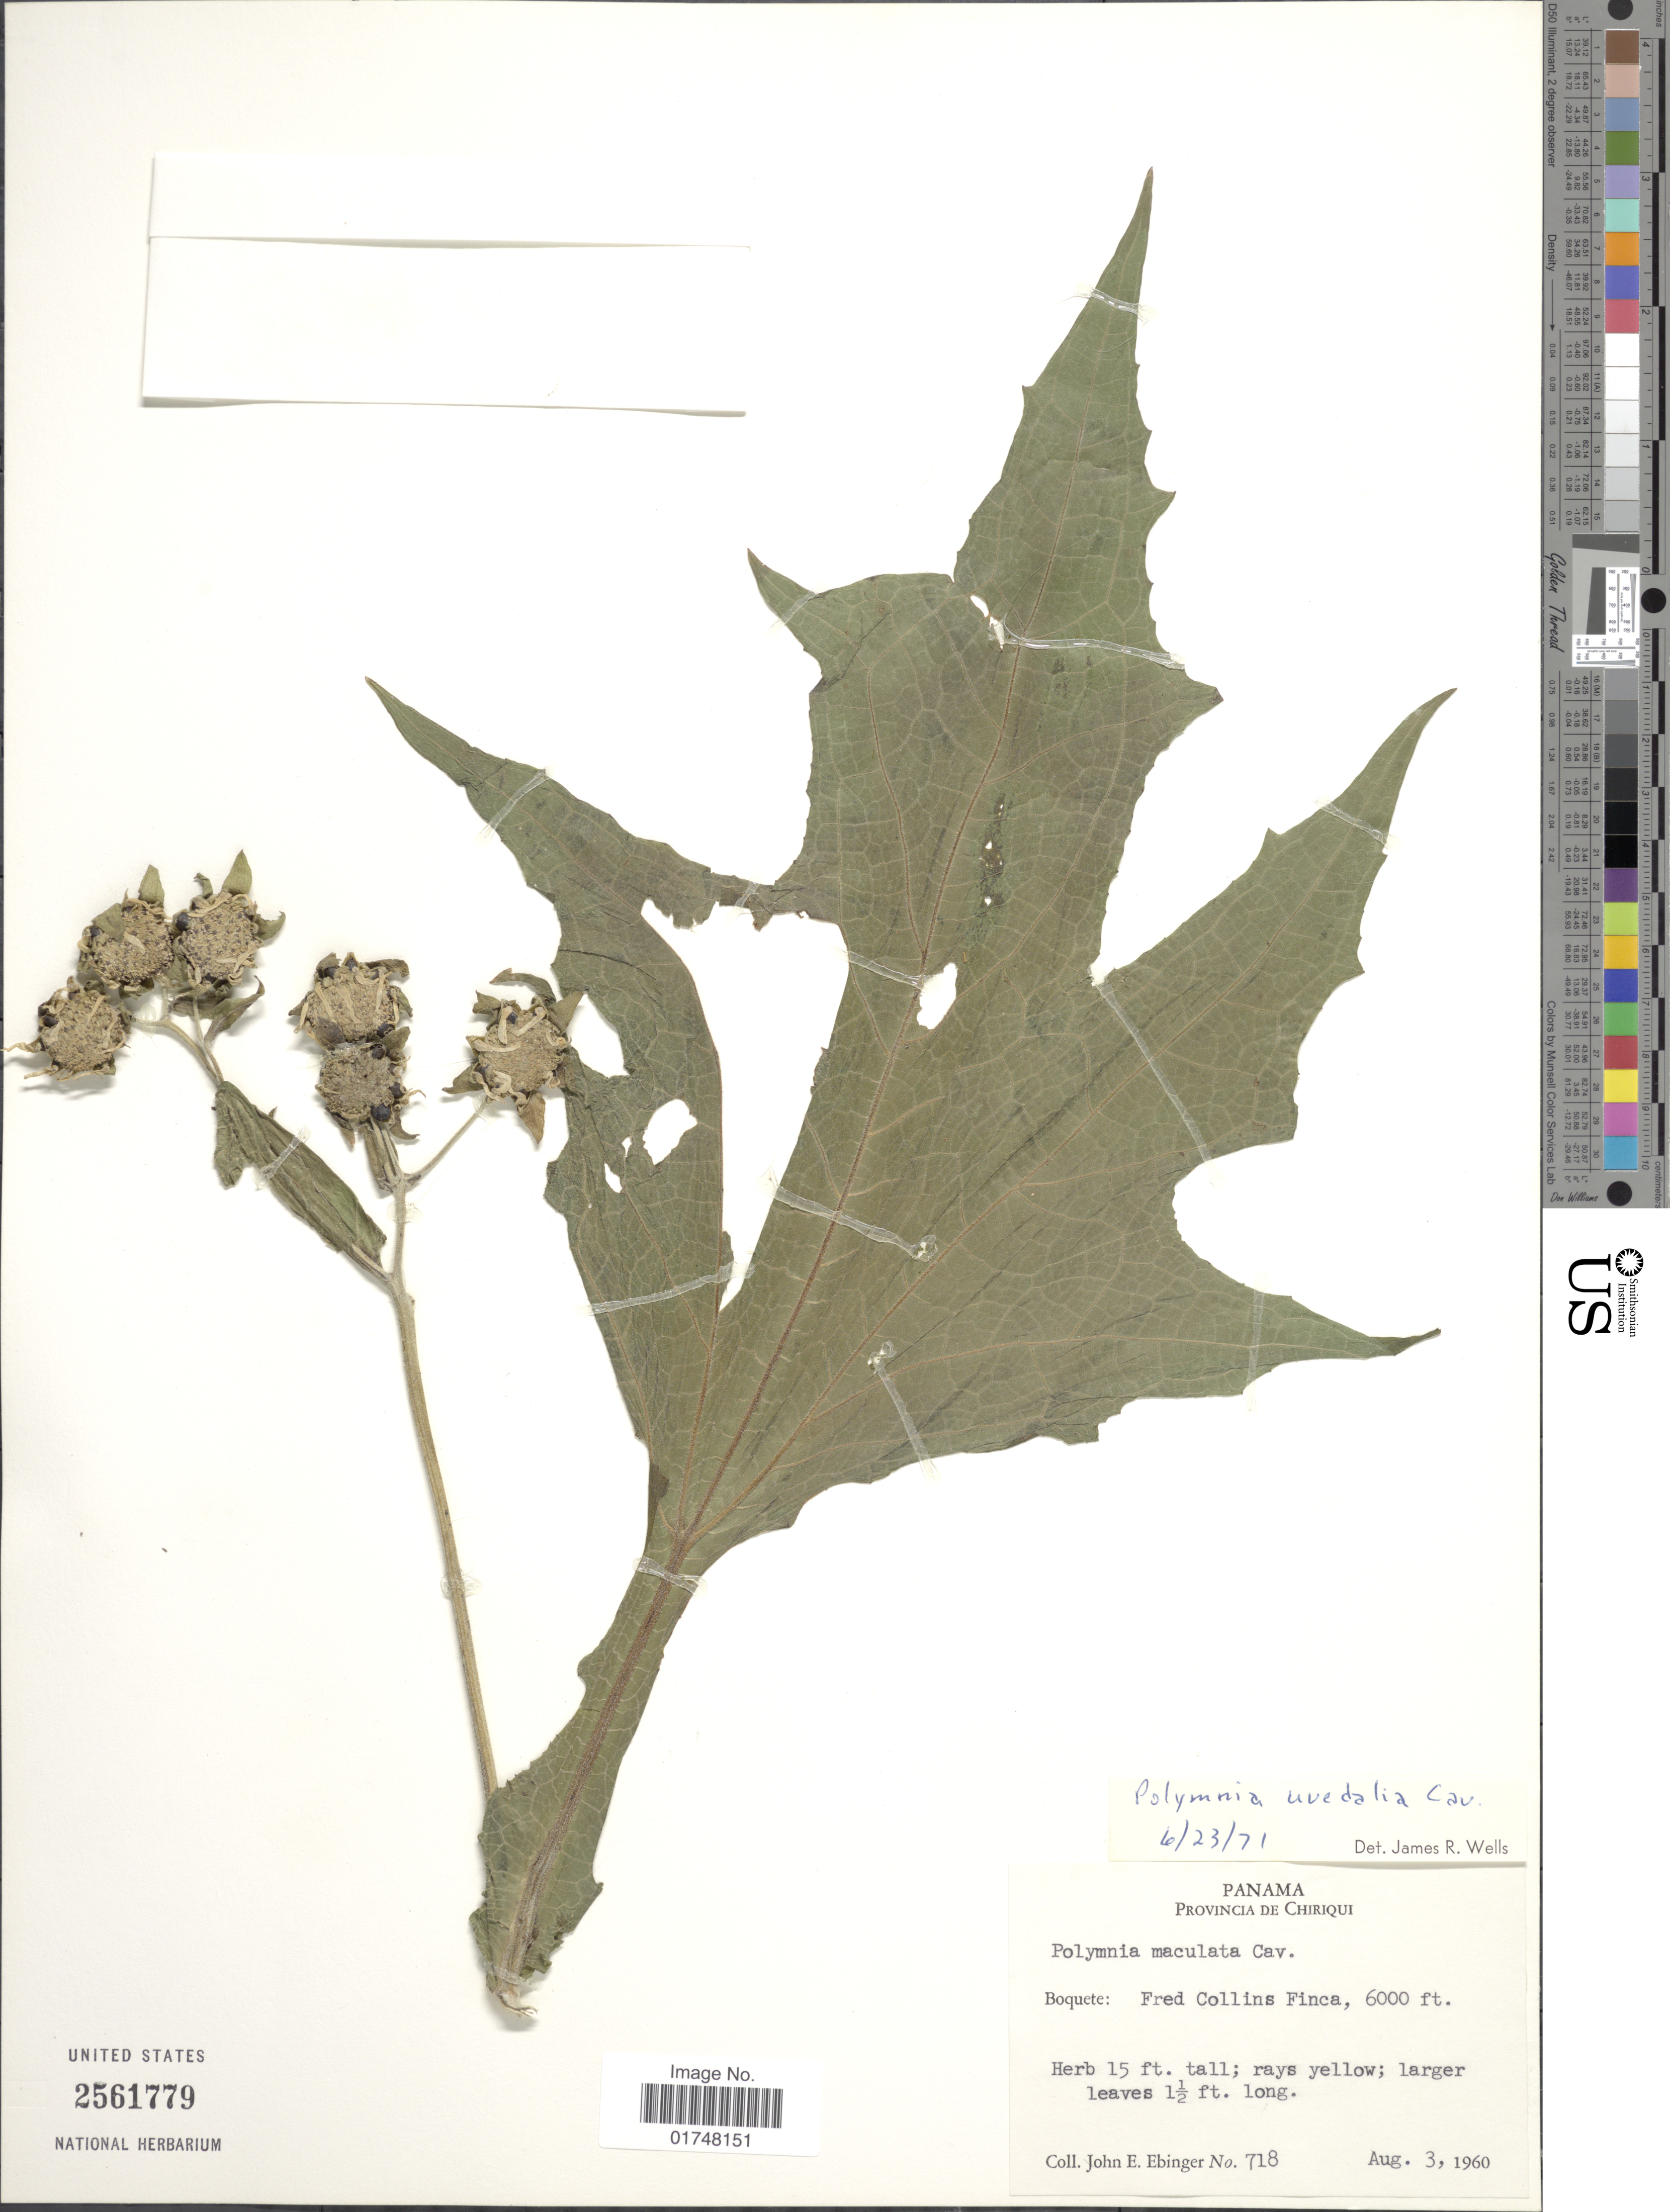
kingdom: Plantae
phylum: Tracheophyta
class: Magnoliopsida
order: Asterales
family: Asteraceae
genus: Smallanthus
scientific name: Smallanthus maculatus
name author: (Cav.) H. Rob.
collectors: J. Ebinger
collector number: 718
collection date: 1960-08-03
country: Panama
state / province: Chiriqui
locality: Boquete: Fred Collins Finca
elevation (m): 1829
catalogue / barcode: US 2561779